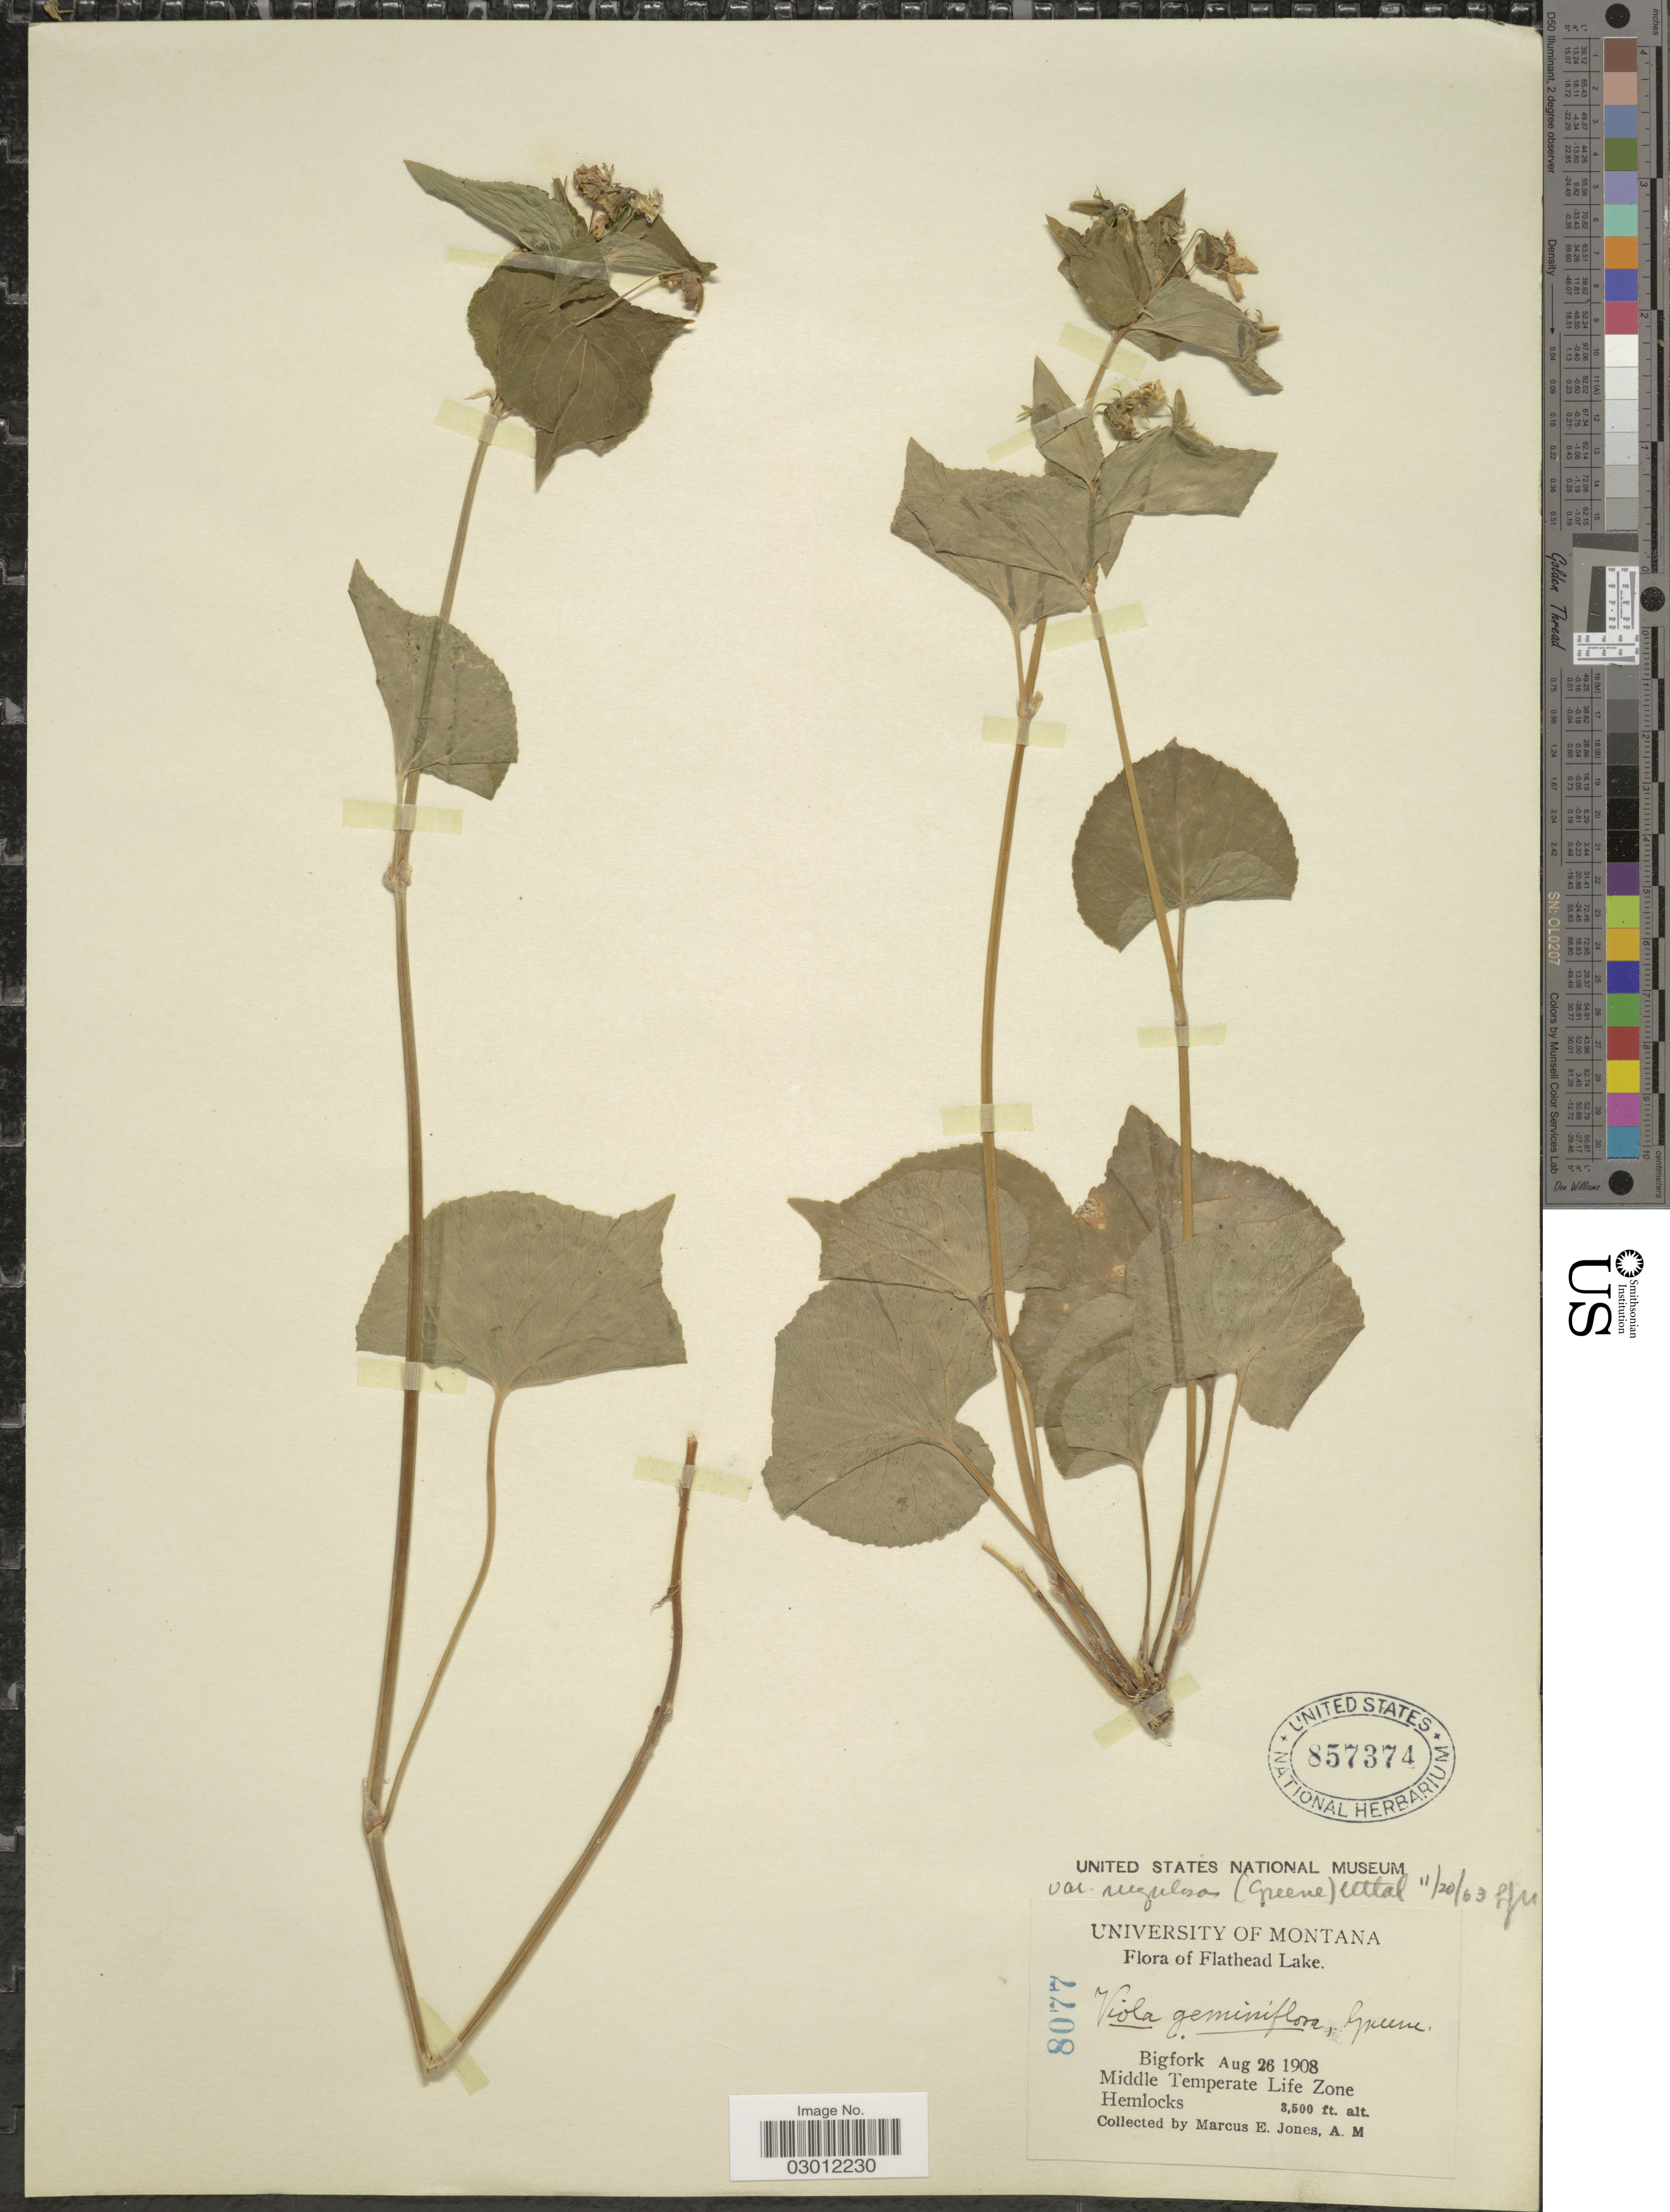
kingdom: Plantae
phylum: Tracheophyta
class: Magnoliopsida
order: Malpighiales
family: Violaceae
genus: Viola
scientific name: Viola canadensis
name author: L.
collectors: M. E. Jones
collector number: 8077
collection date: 1908-08-26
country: United States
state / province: Montana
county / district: Flathead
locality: Flathead Lake. Bigfork. Middle Temperate Life Zone. Hemlocks.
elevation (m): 1067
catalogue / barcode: US 857374